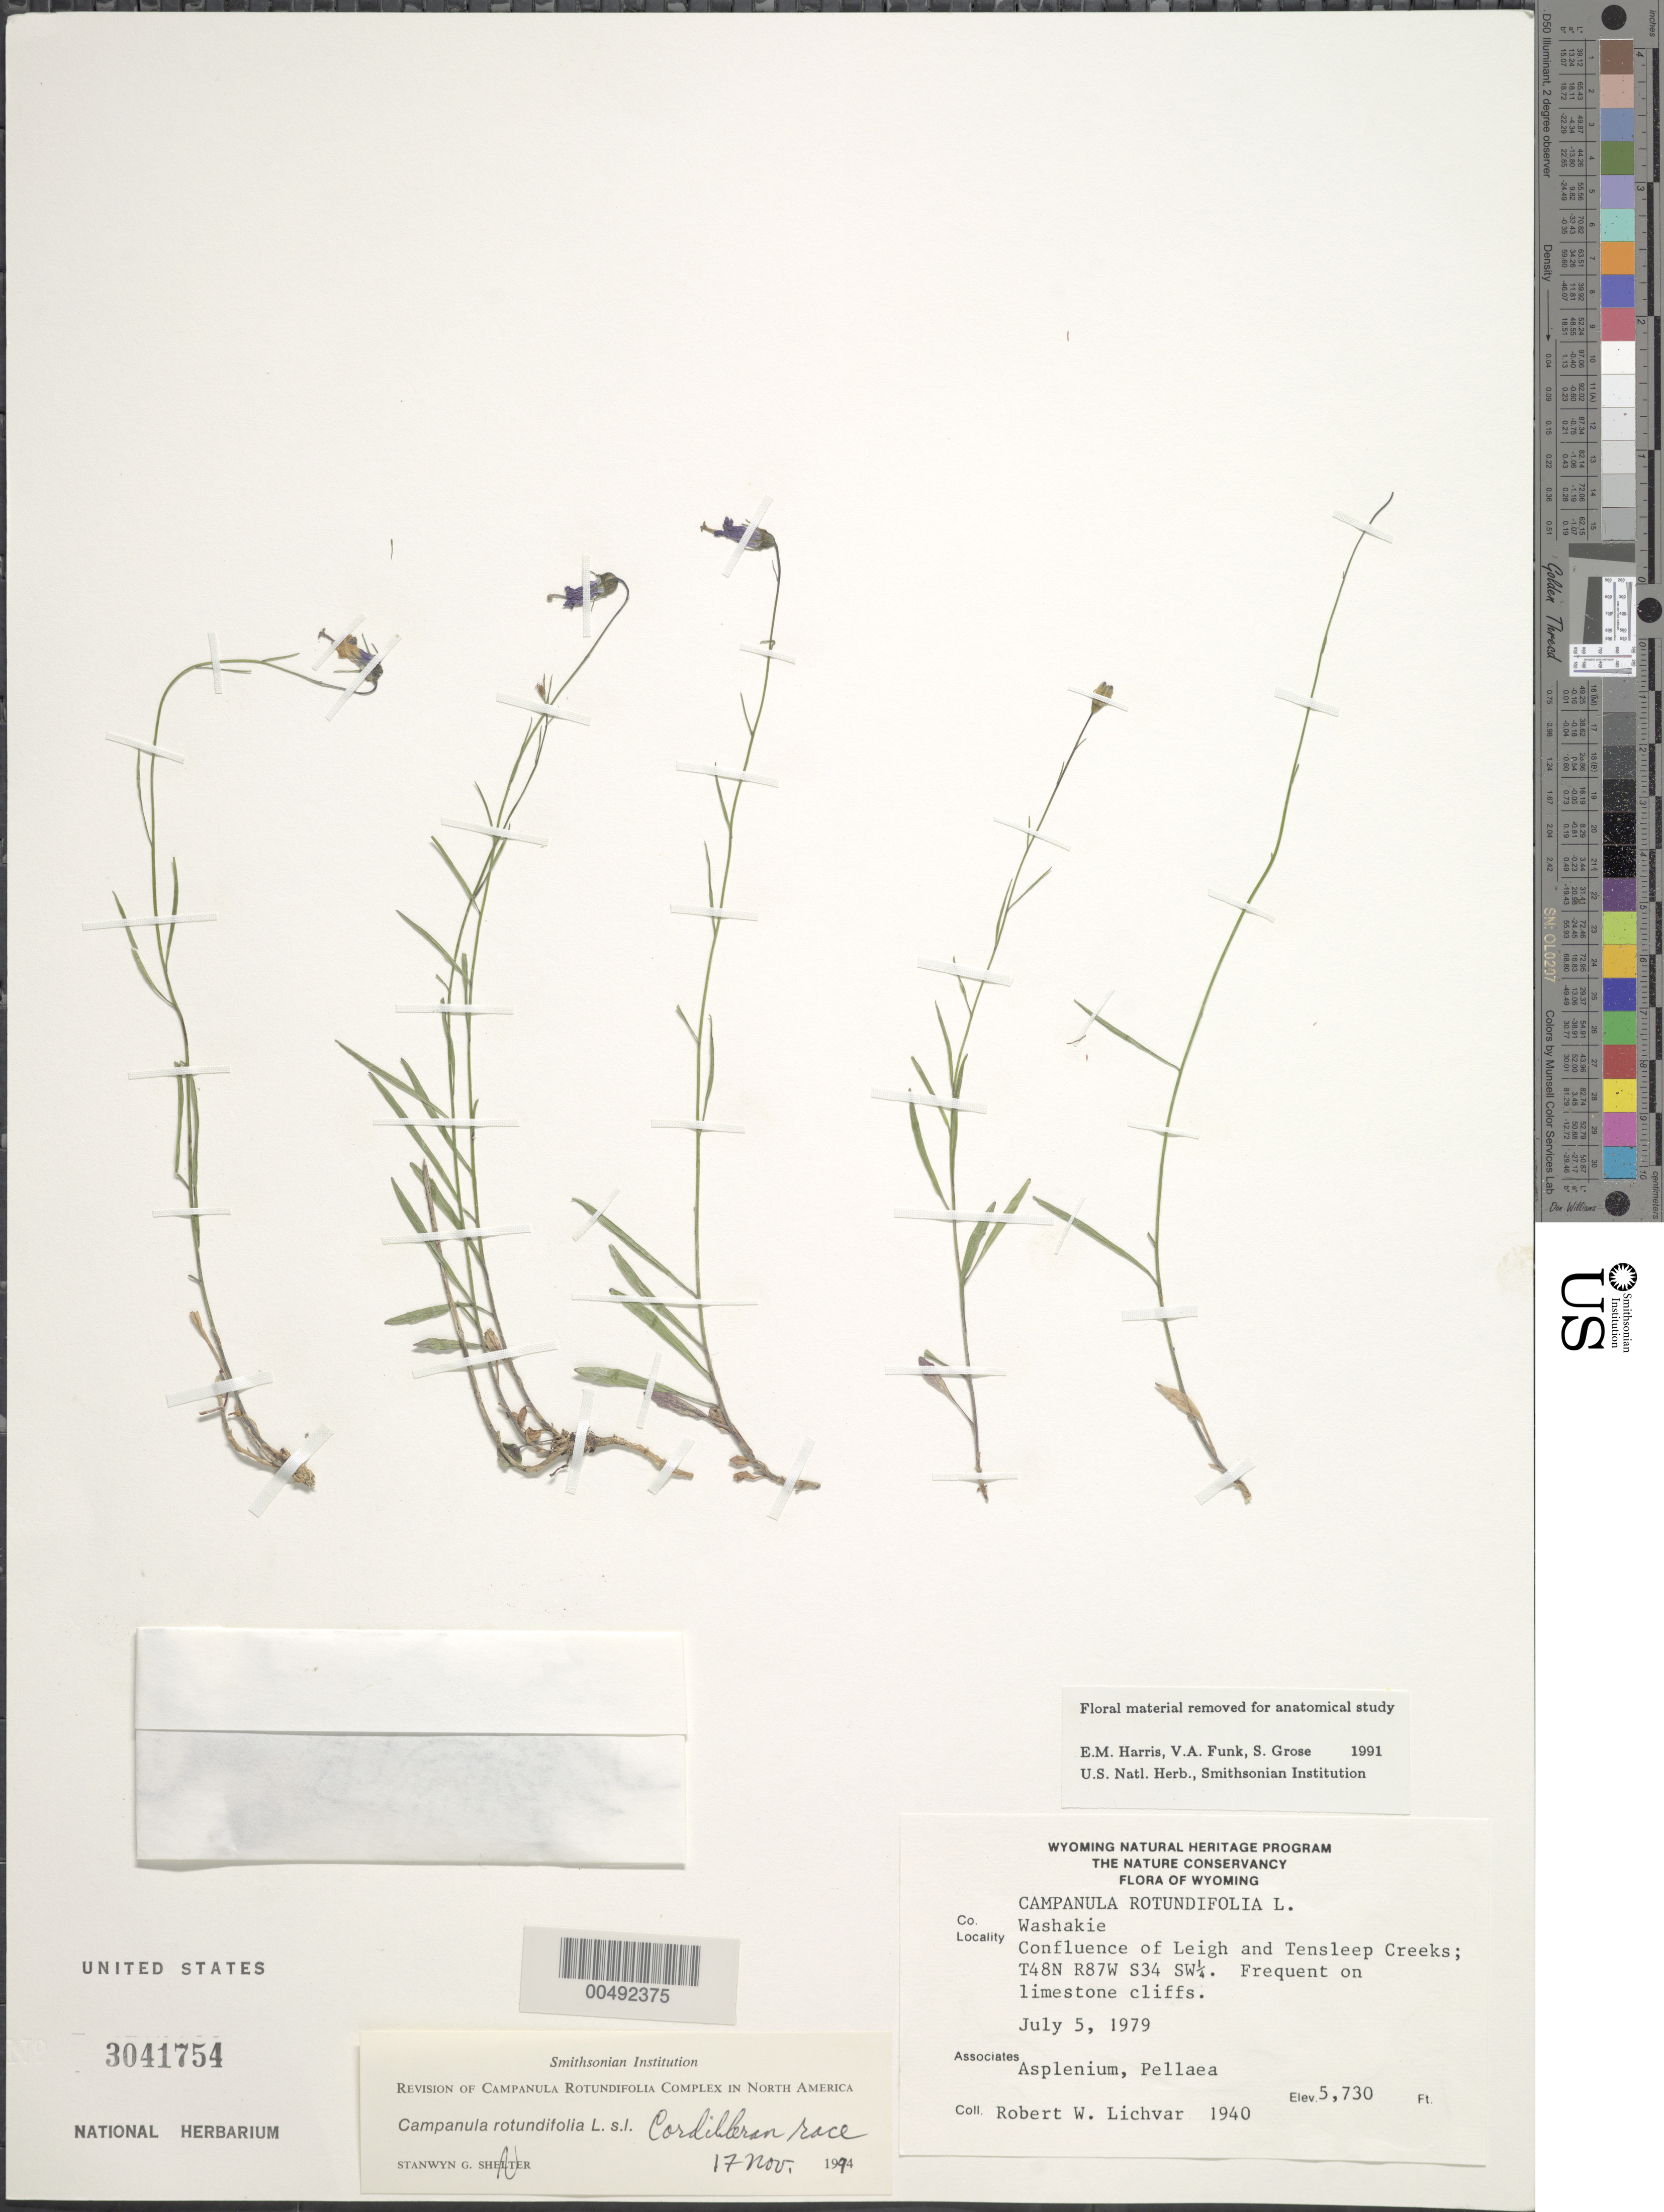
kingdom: Plantae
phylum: Tracheophyta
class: Magnoliopsida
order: Asterales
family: Campanulaceae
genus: Campanula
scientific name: Campanula rotundifolia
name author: L.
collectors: R. Lichvar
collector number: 1940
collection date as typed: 05 Jul 1979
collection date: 1979-07-05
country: United States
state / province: Wyoming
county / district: Washakie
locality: Confluence of Leigh and Tensleep Creeks, T48N R87W S34 SW¼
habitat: frequent on limestone cliffs; associates: Asplenium, Pellaea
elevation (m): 1747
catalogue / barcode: US 3041754